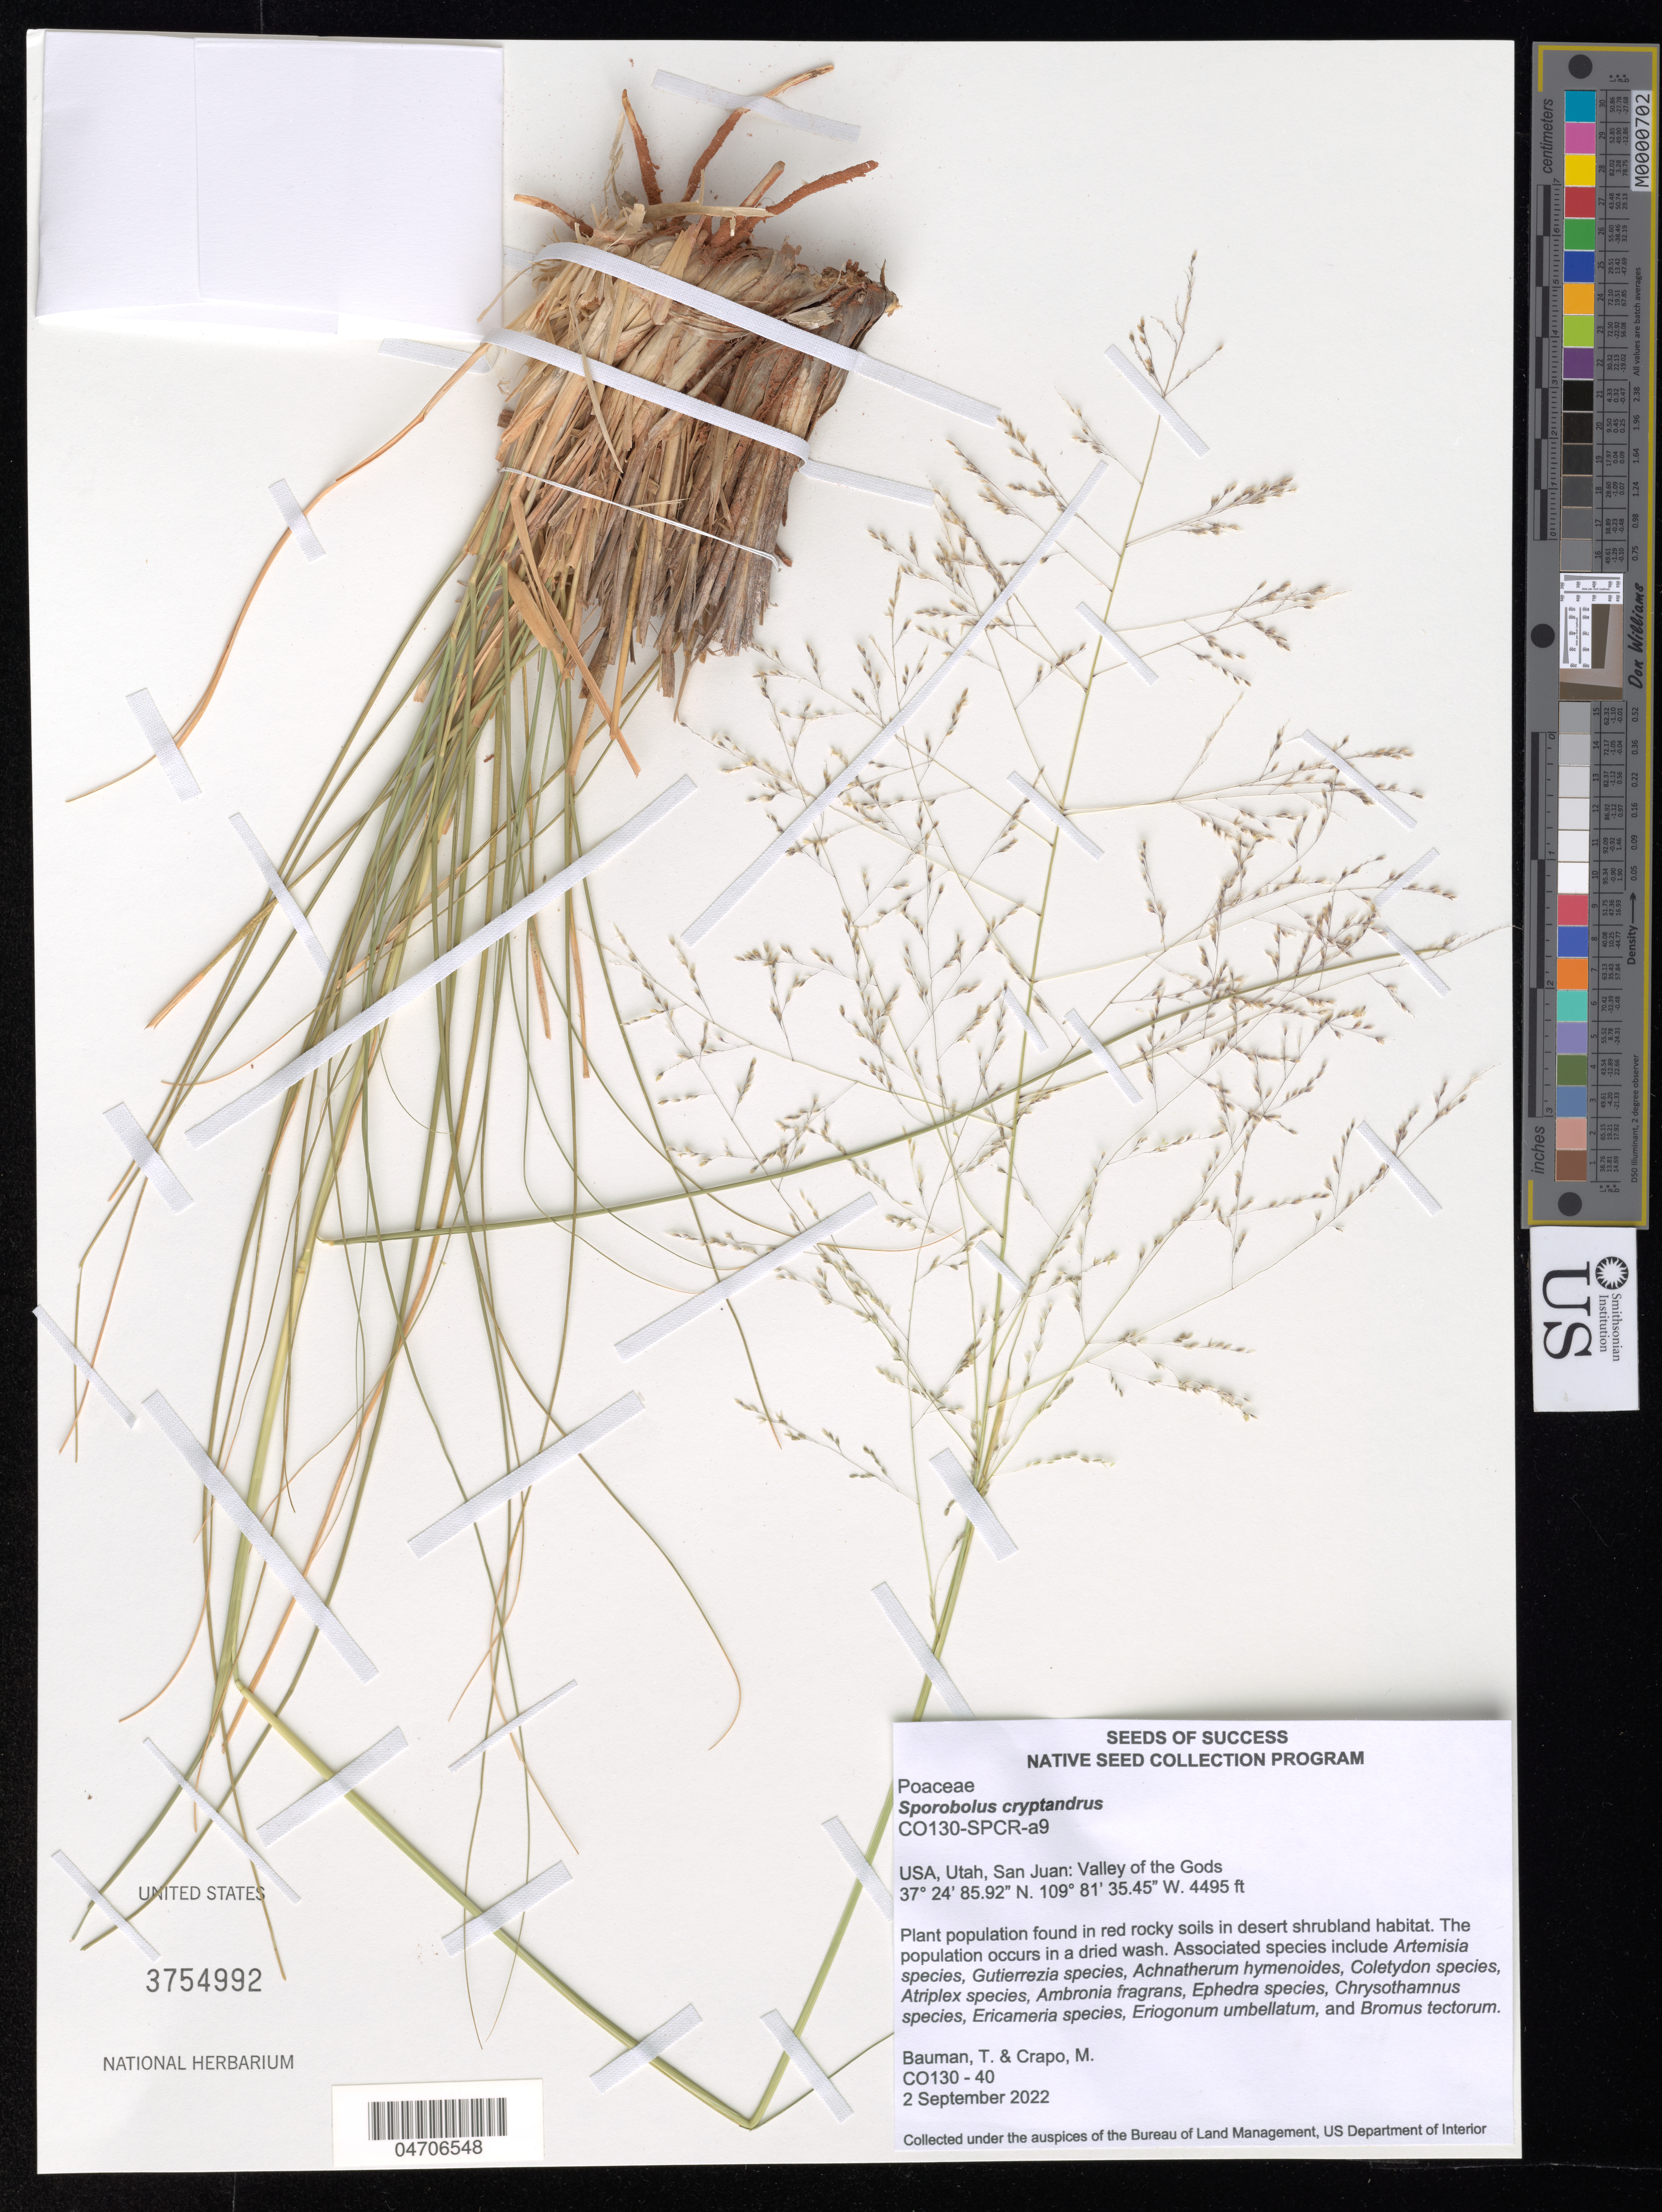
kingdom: Plantae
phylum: Tracheophyta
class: Liliopsida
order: Poales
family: Poaceae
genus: Sporobolus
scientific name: Sporobolus cryptandrus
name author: (Torr.) A. Gray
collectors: K. Gage & G. Woronow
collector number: CO130-40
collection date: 2022-09-02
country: United States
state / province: Utah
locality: San Juan: Valley of the Gods.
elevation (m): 1370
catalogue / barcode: US 3754992